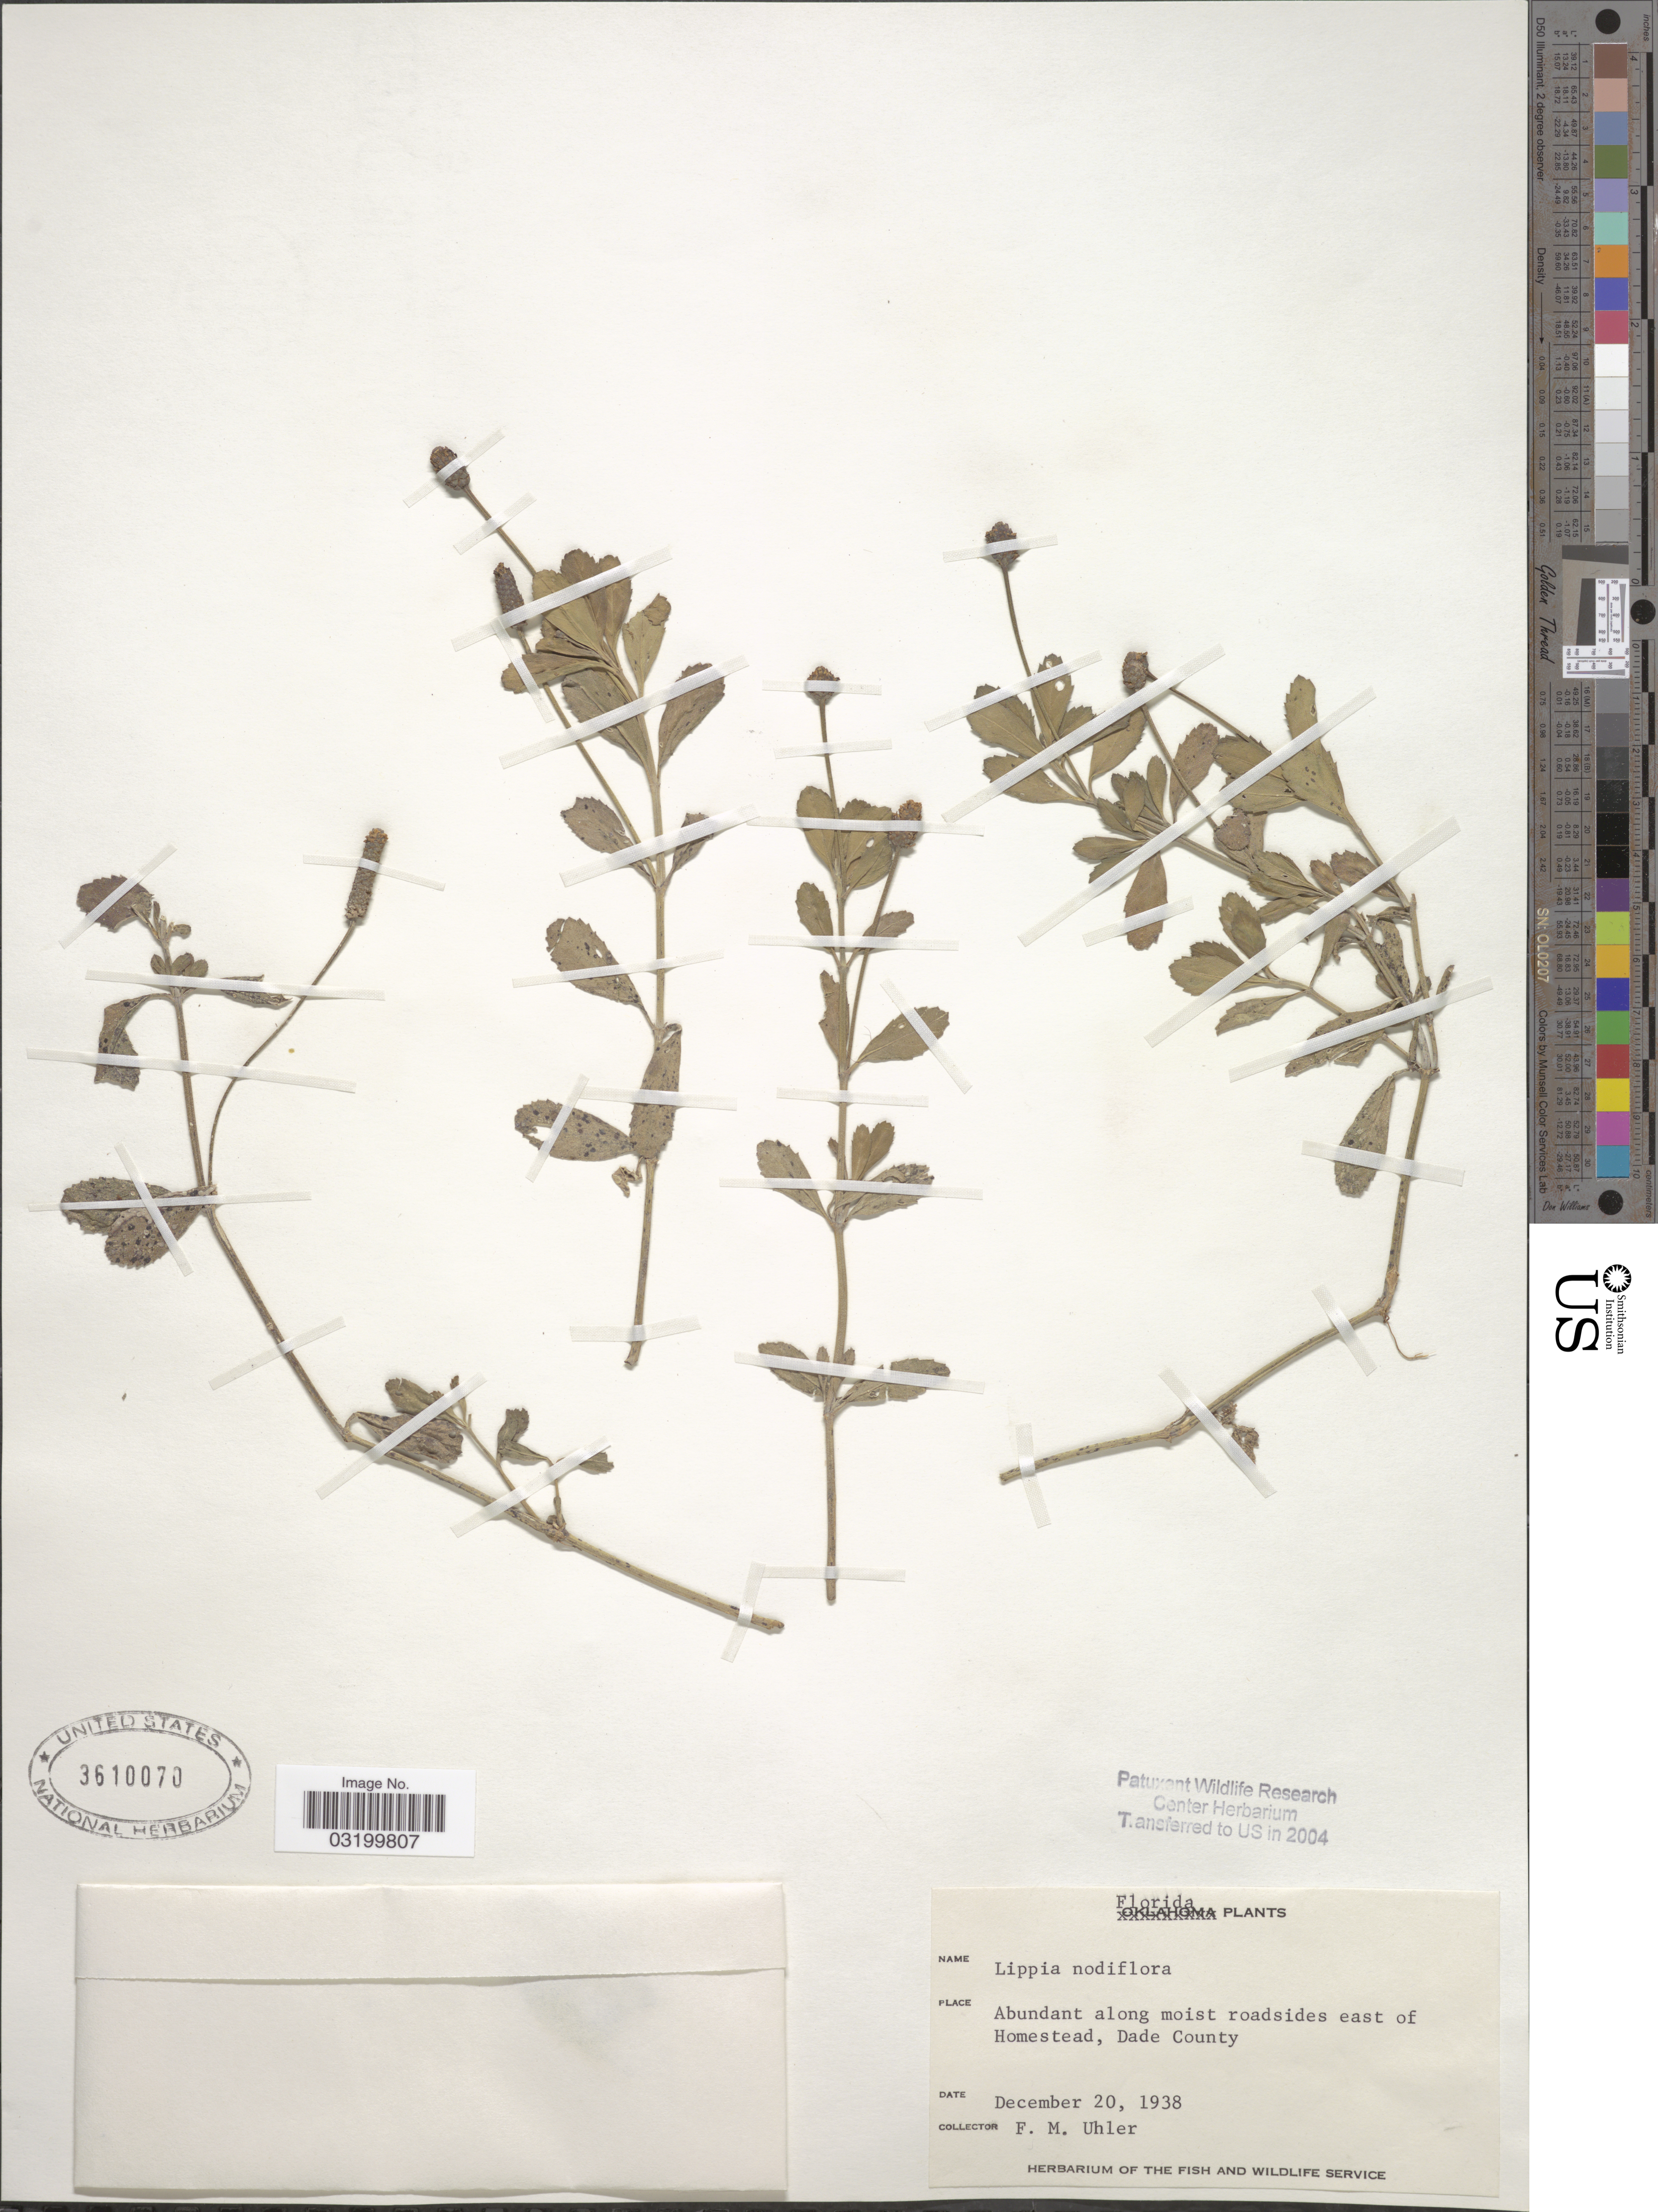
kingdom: Plantae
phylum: Tracheophyta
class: Magnoliopsida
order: Lamiales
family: Verbenaceae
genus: Phyla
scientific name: Phyla nodiflora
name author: (L.) Greene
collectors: F. M. Uhler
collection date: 1938-12-20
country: United States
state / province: Florida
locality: Along moist roadsides east of Homestead, Dade County.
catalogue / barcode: US 3610070